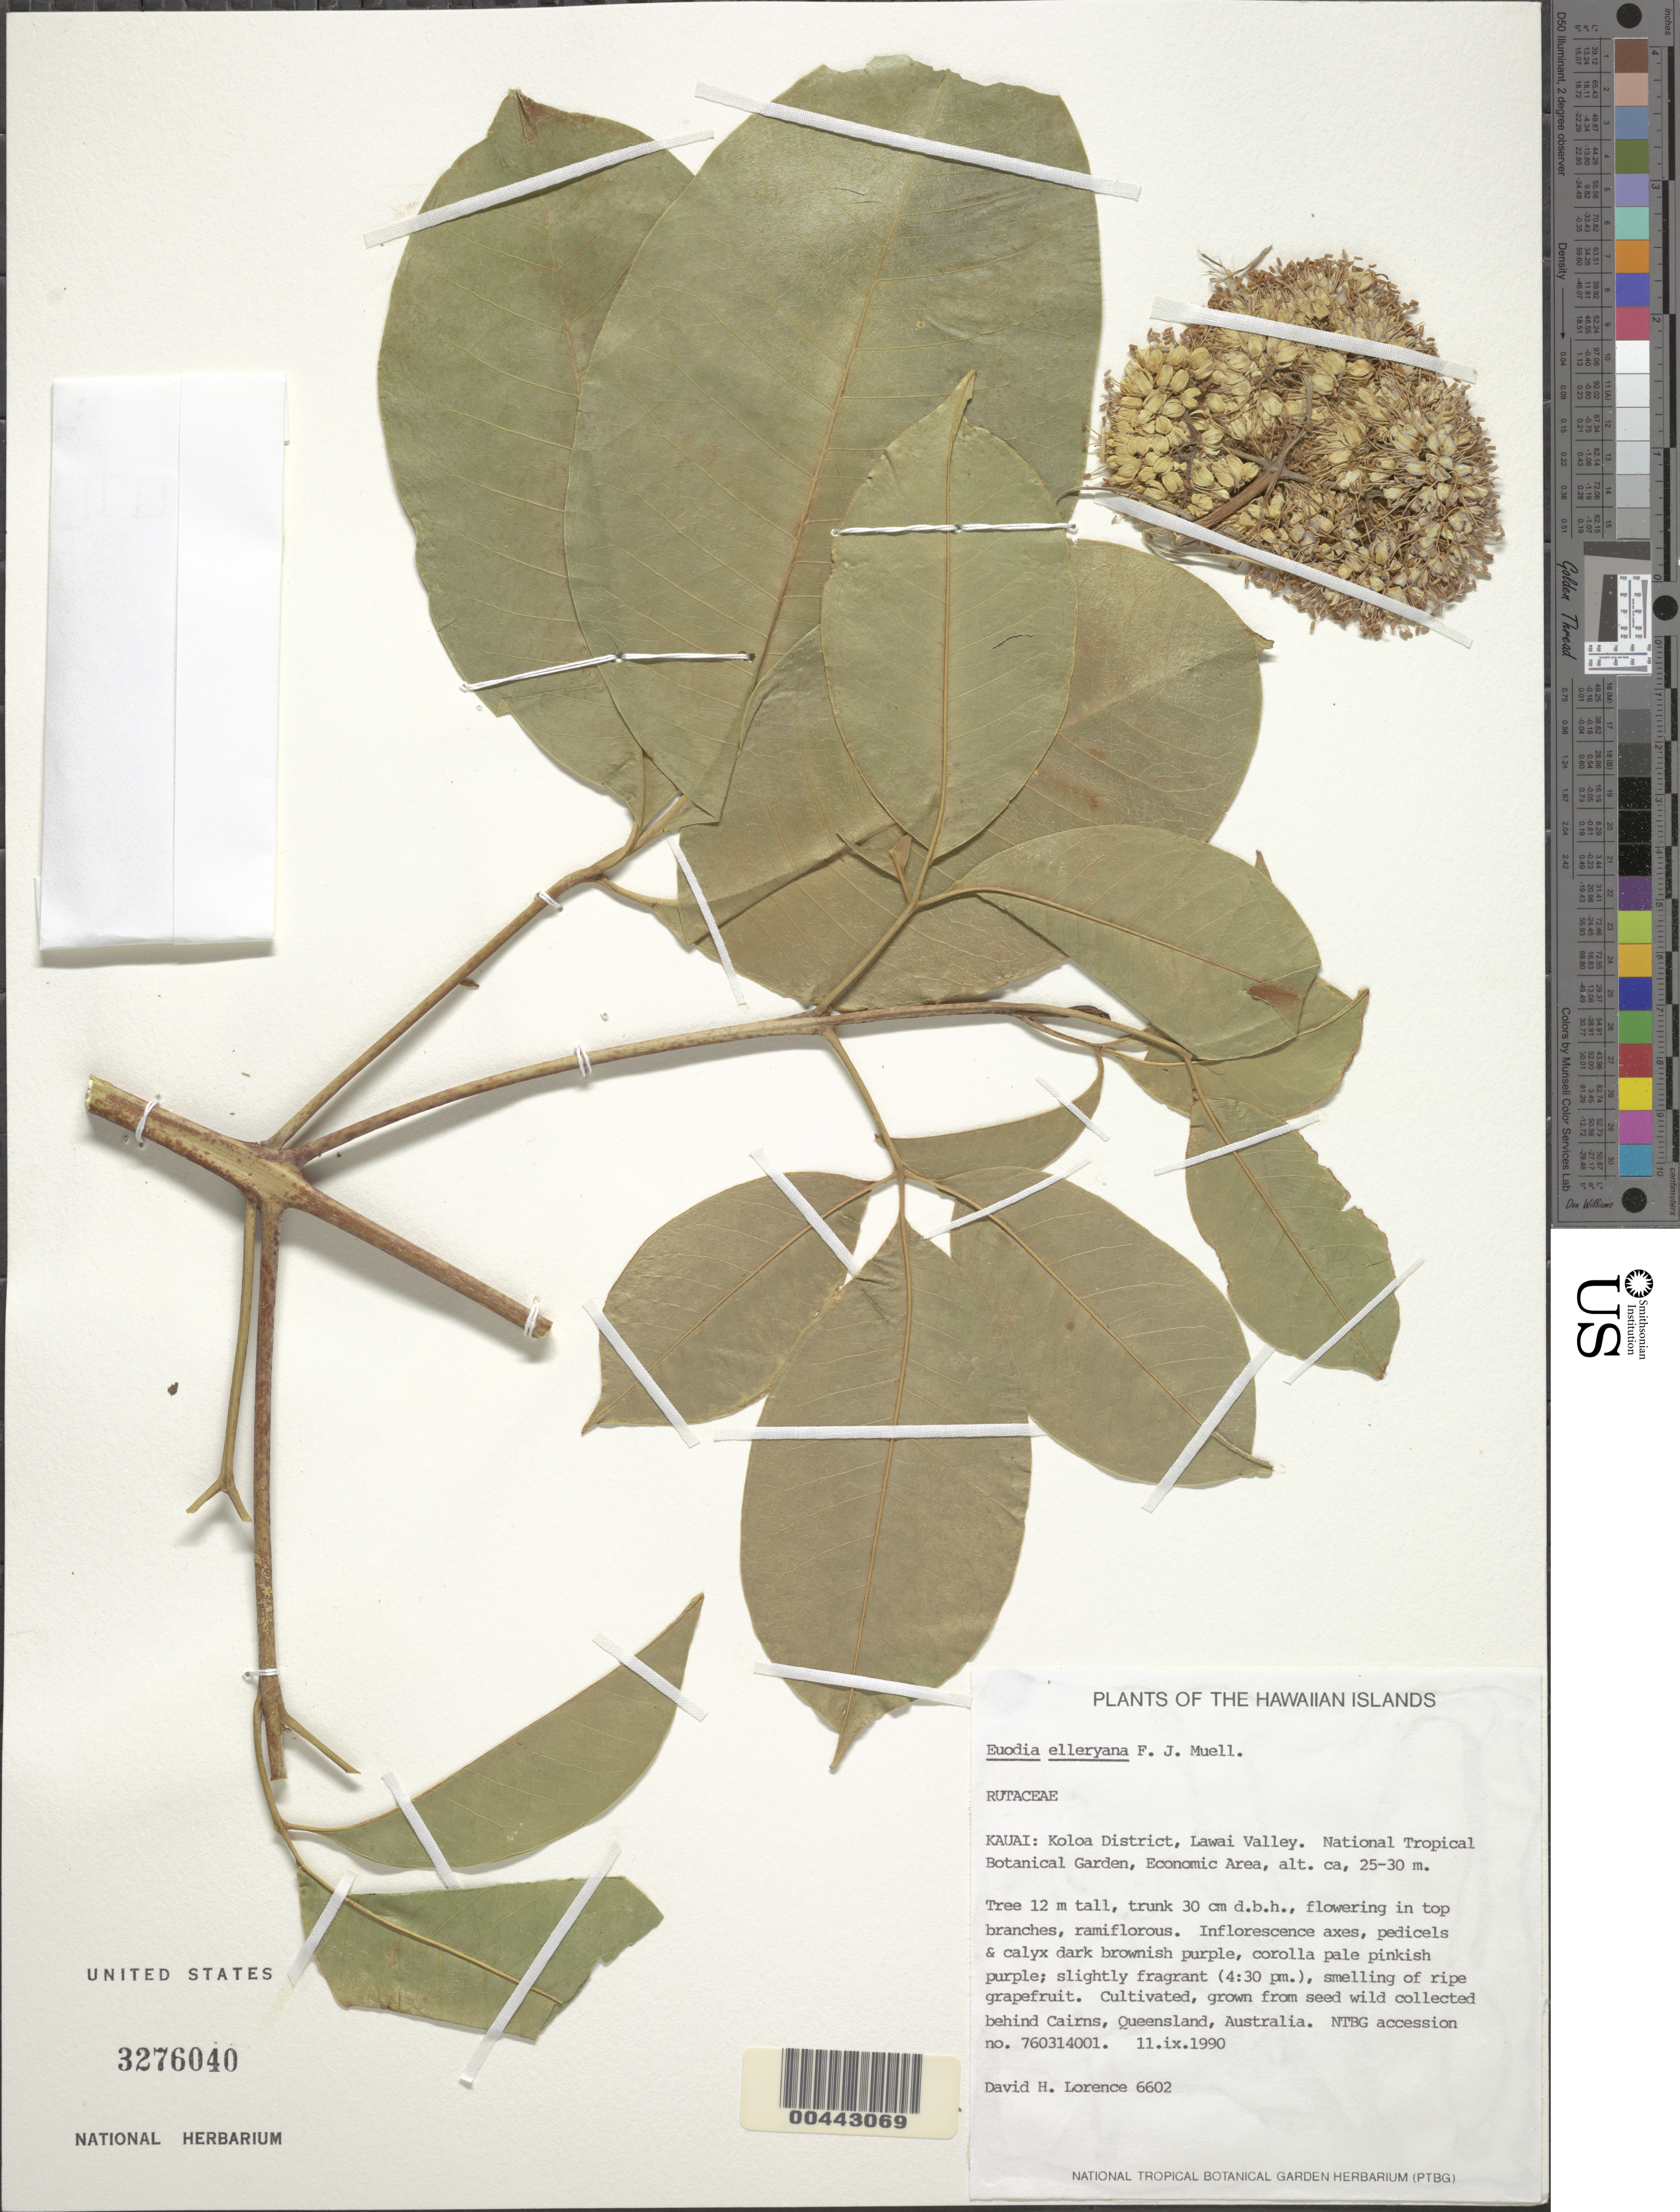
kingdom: Plantae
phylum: Tracheophyta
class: Magnoliopsida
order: Sapindales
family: Rutaceae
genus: Euodia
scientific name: Euodia elleryana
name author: F. Muell.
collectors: D. Lorence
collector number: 6602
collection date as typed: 11 Sep 1990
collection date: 1990-09-11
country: United States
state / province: Hawaii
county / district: Kauai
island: Kaua'i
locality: Koloa District, Lawai Valley. National Tropical Botanical Garden, Economic Area.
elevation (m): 25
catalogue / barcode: US 3276040